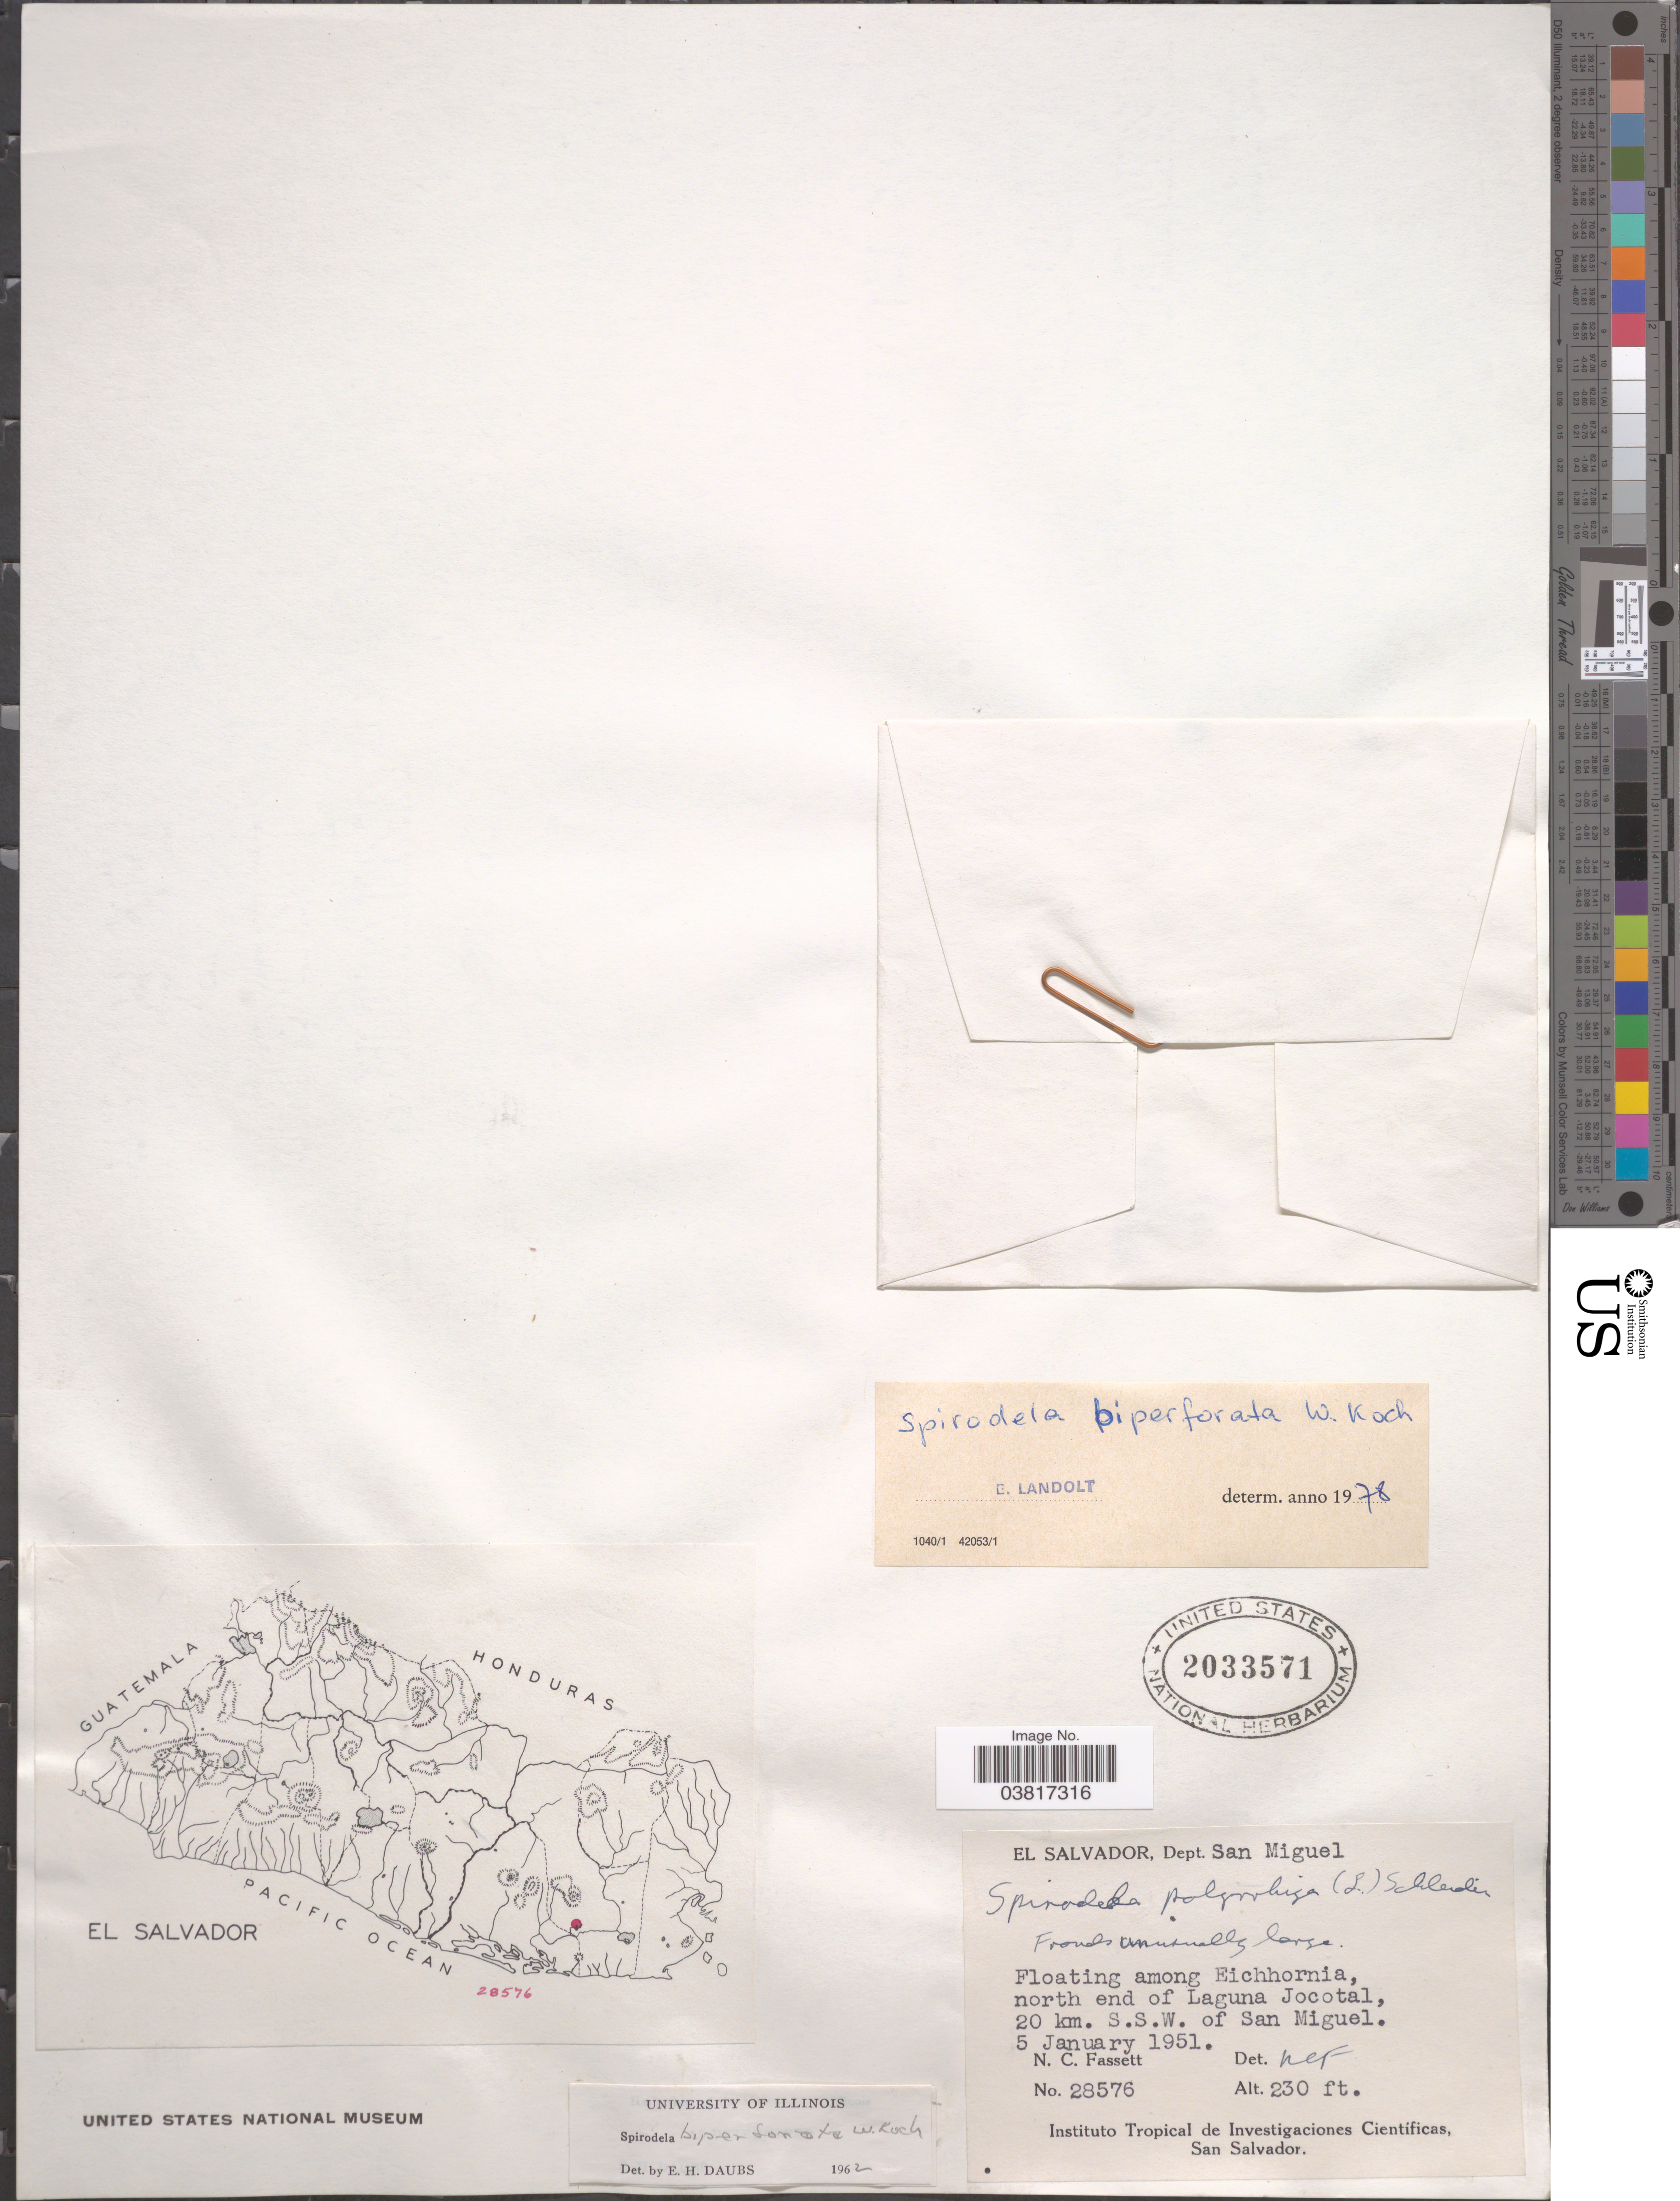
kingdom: Plantae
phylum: Tracheophyta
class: Liliopsida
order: Alismatales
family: Araceae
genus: Spirodela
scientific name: Spirodela polyrrhiza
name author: (L.) Schleid.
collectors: N. C. Fassett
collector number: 28576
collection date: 1951-01-05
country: El Salvador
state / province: San Miguel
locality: Dept. San Miguel. Floating among Eichhornia, north end of Laguna Jocotal, 20 km. S.S.W. of San Miguel.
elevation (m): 70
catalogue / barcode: US 2033571